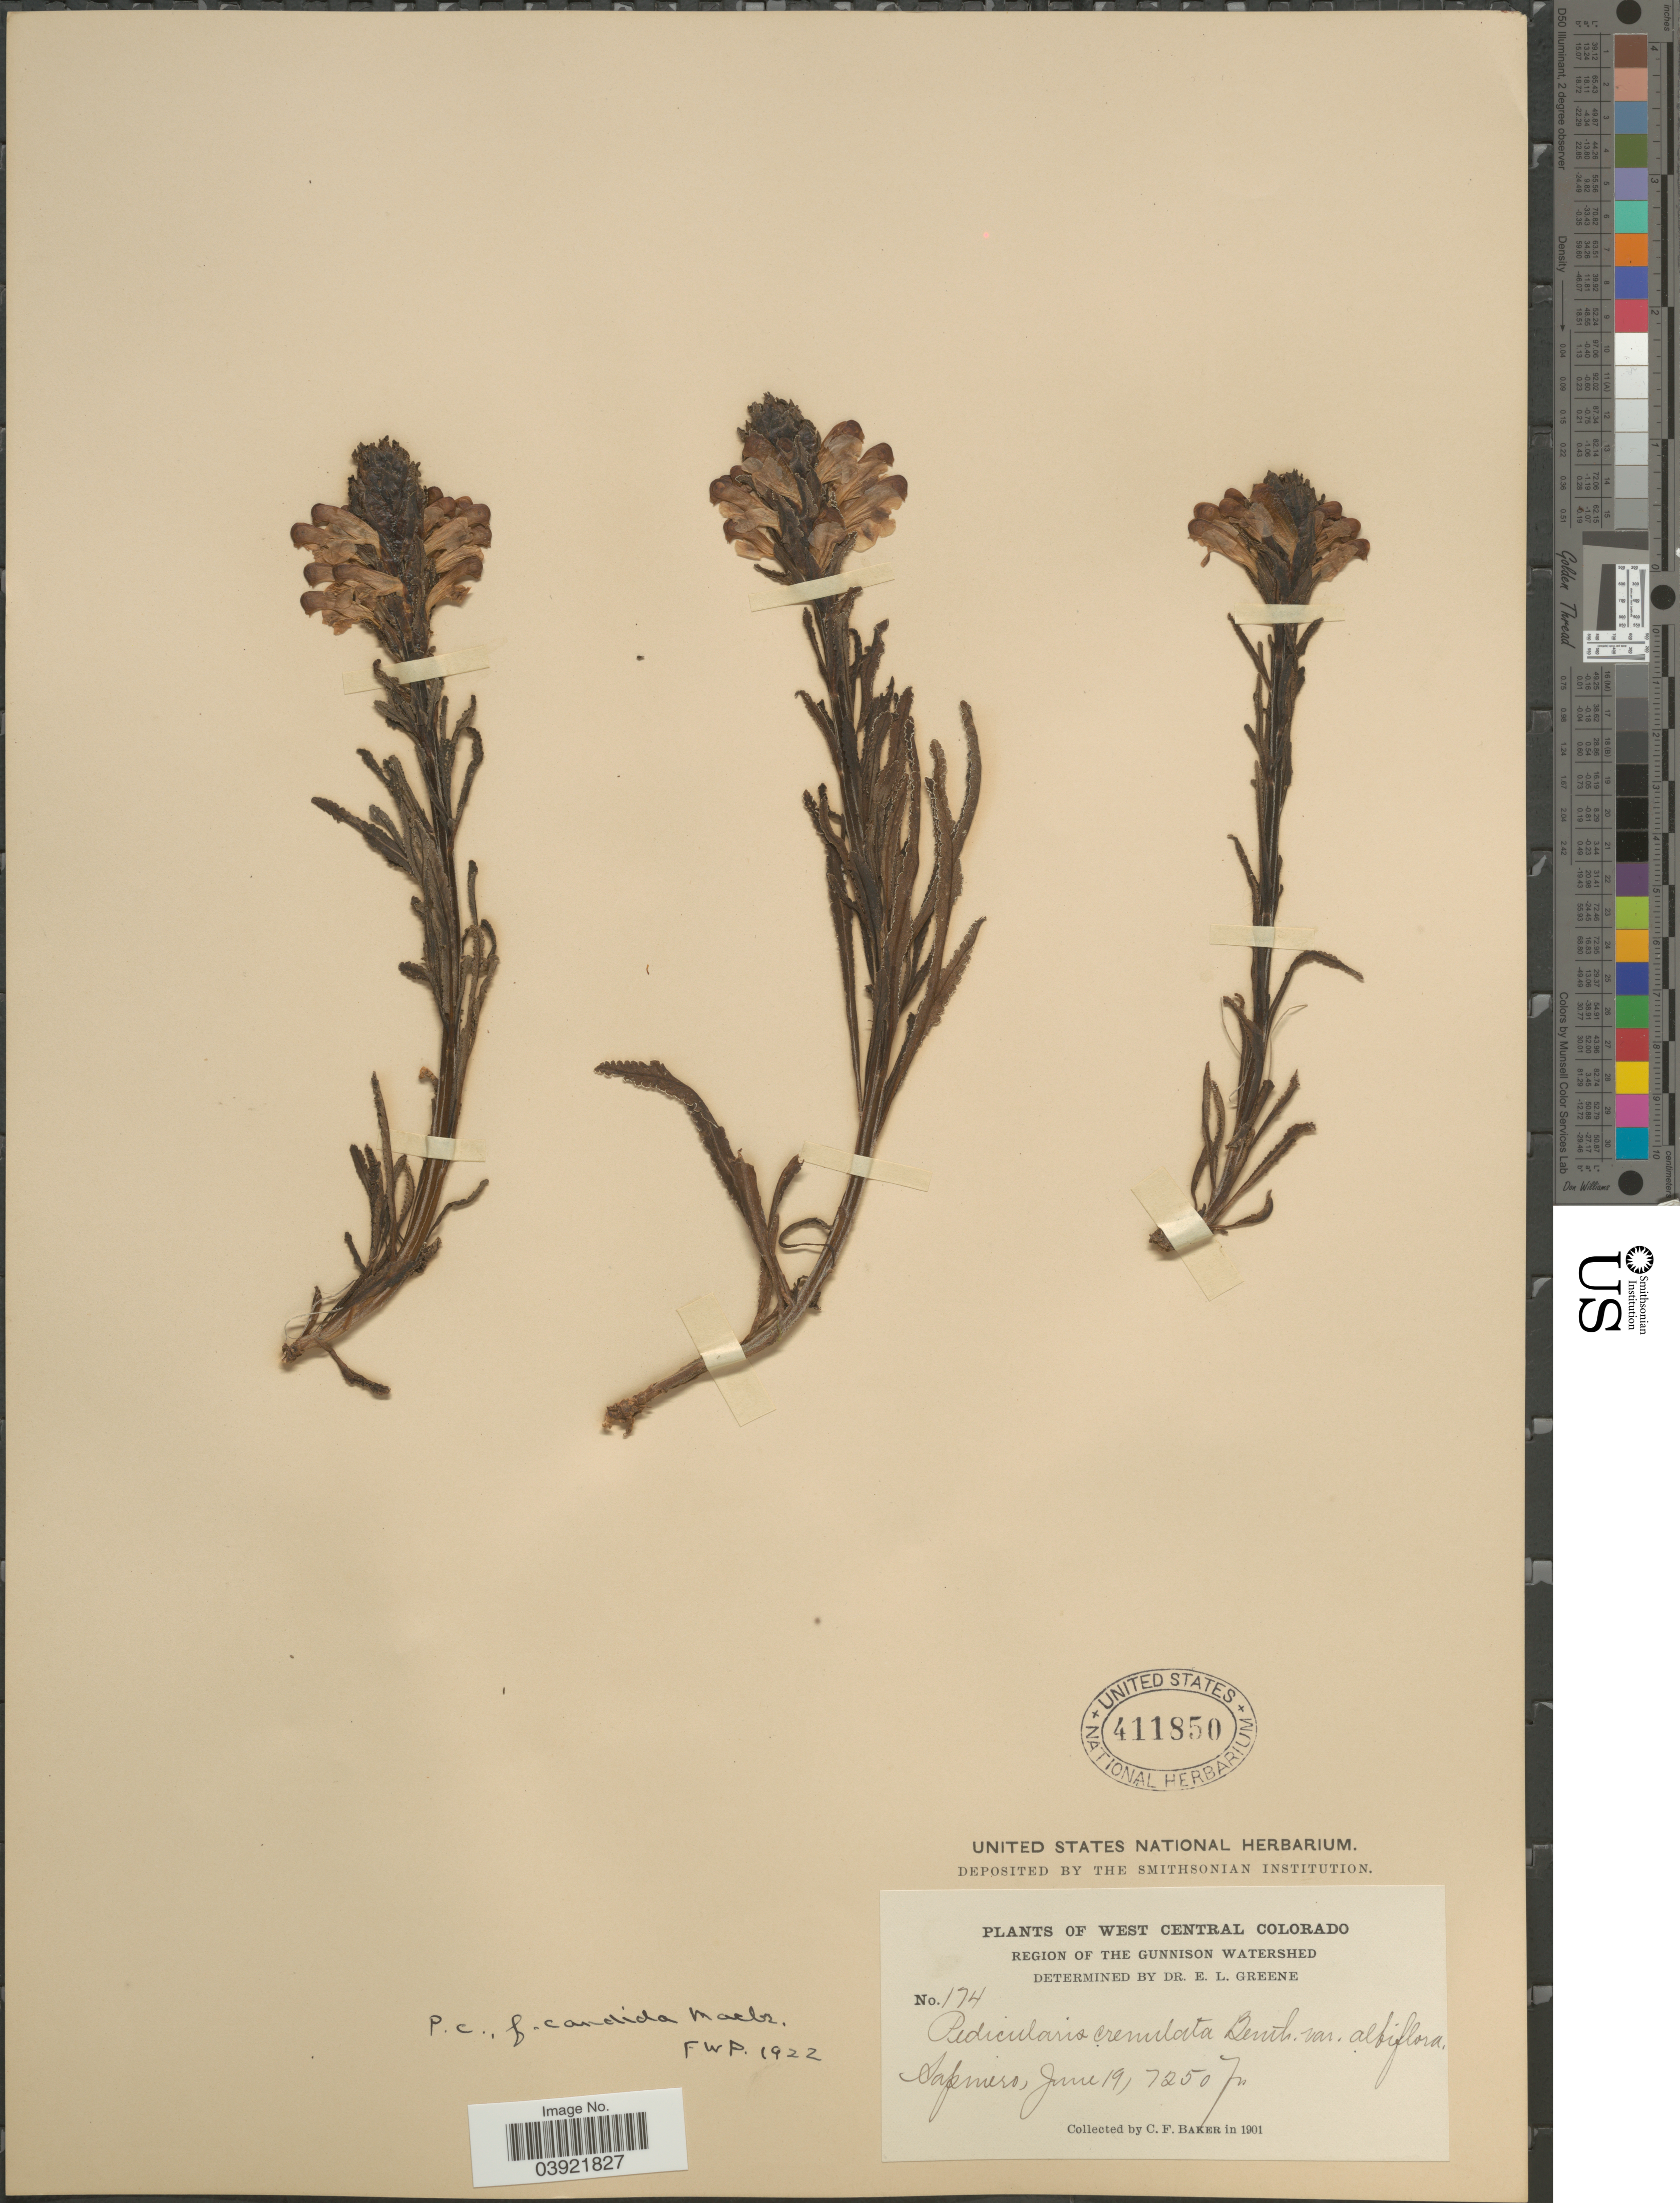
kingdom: Plantae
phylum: Tracheophyta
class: Magnoliopsida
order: Lamiales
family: Orobanchaceae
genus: Pedicularis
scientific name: Pedicularis crenulata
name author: Benth.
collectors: C. F. Baker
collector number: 174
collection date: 1901-06-19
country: United States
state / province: Colorado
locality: West Central Colorado. Region of the Gunnison Watershed. Sapinero.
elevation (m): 2210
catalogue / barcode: US 411850